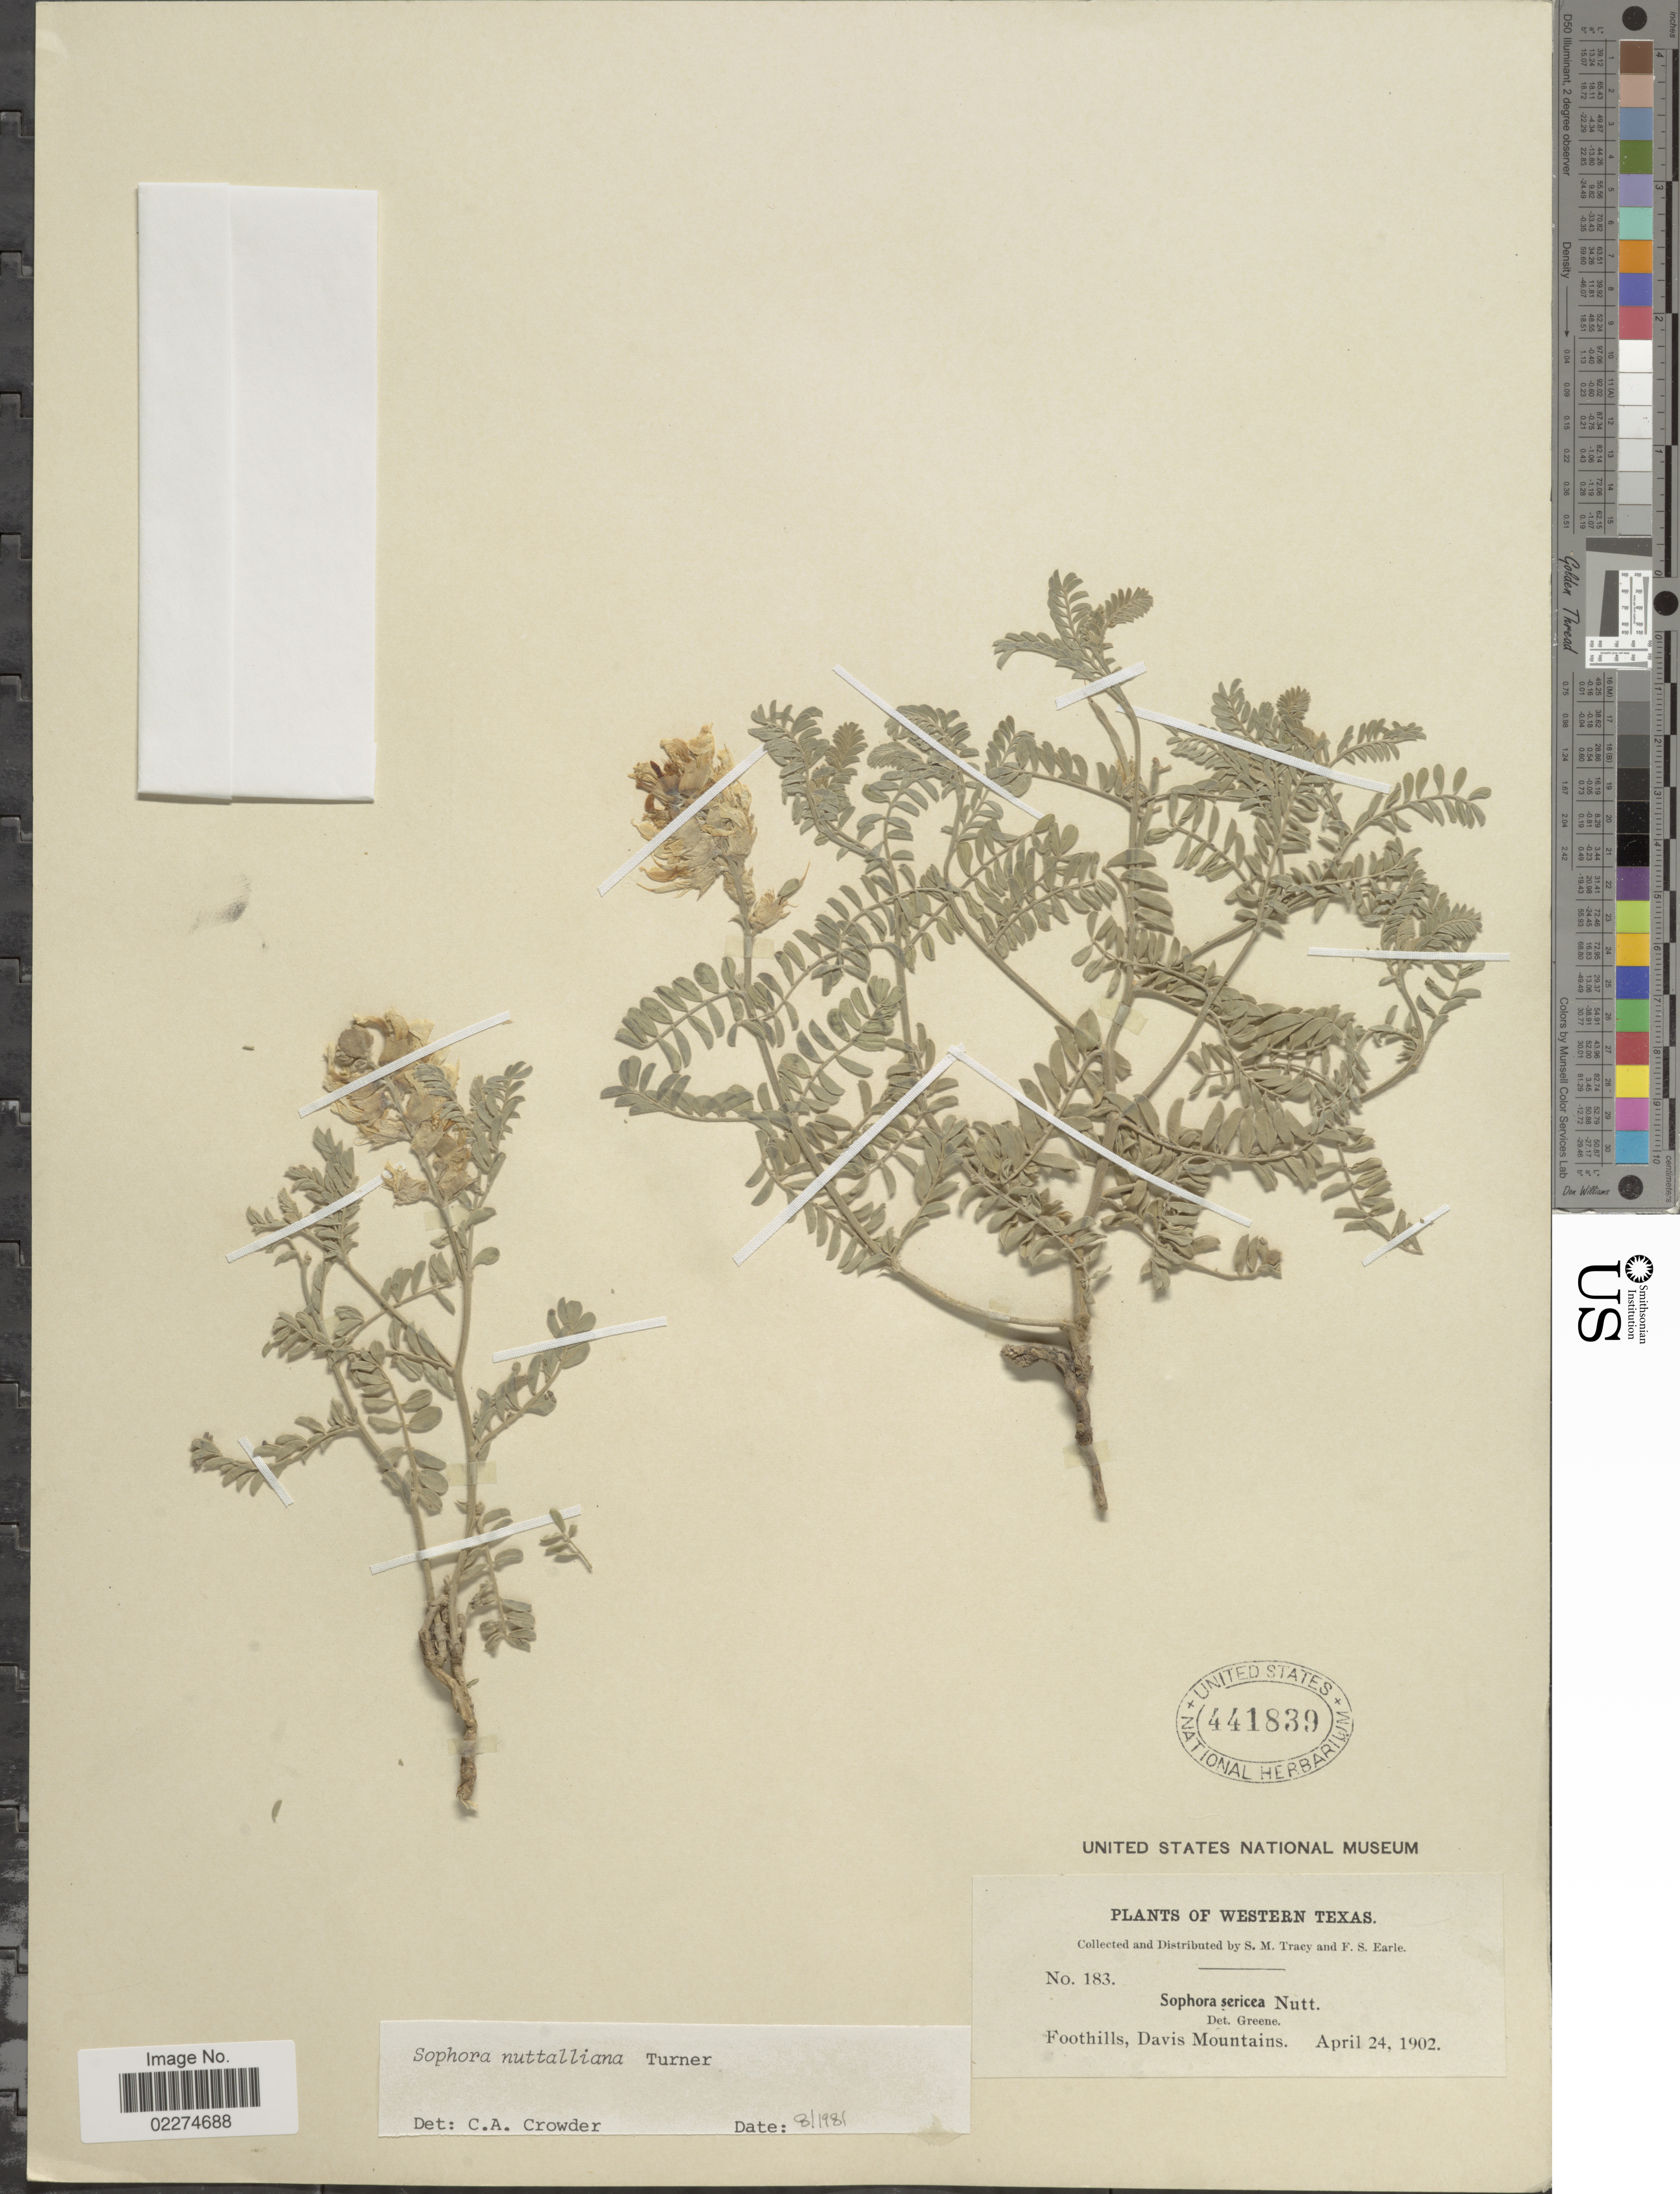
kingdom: Plantae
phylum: Tracheophyta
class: Magnoliopsida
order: Fabales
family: Fabaceae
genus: Sophora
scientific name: Sophora nuttalliana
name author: B.L. Turner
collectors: S. M. Tracy & F. S. Earle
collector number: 183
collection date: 1902-04-24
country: United States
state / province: Texas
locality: Western Texas, Foothills, Davis Mountains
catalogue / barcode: US 441839